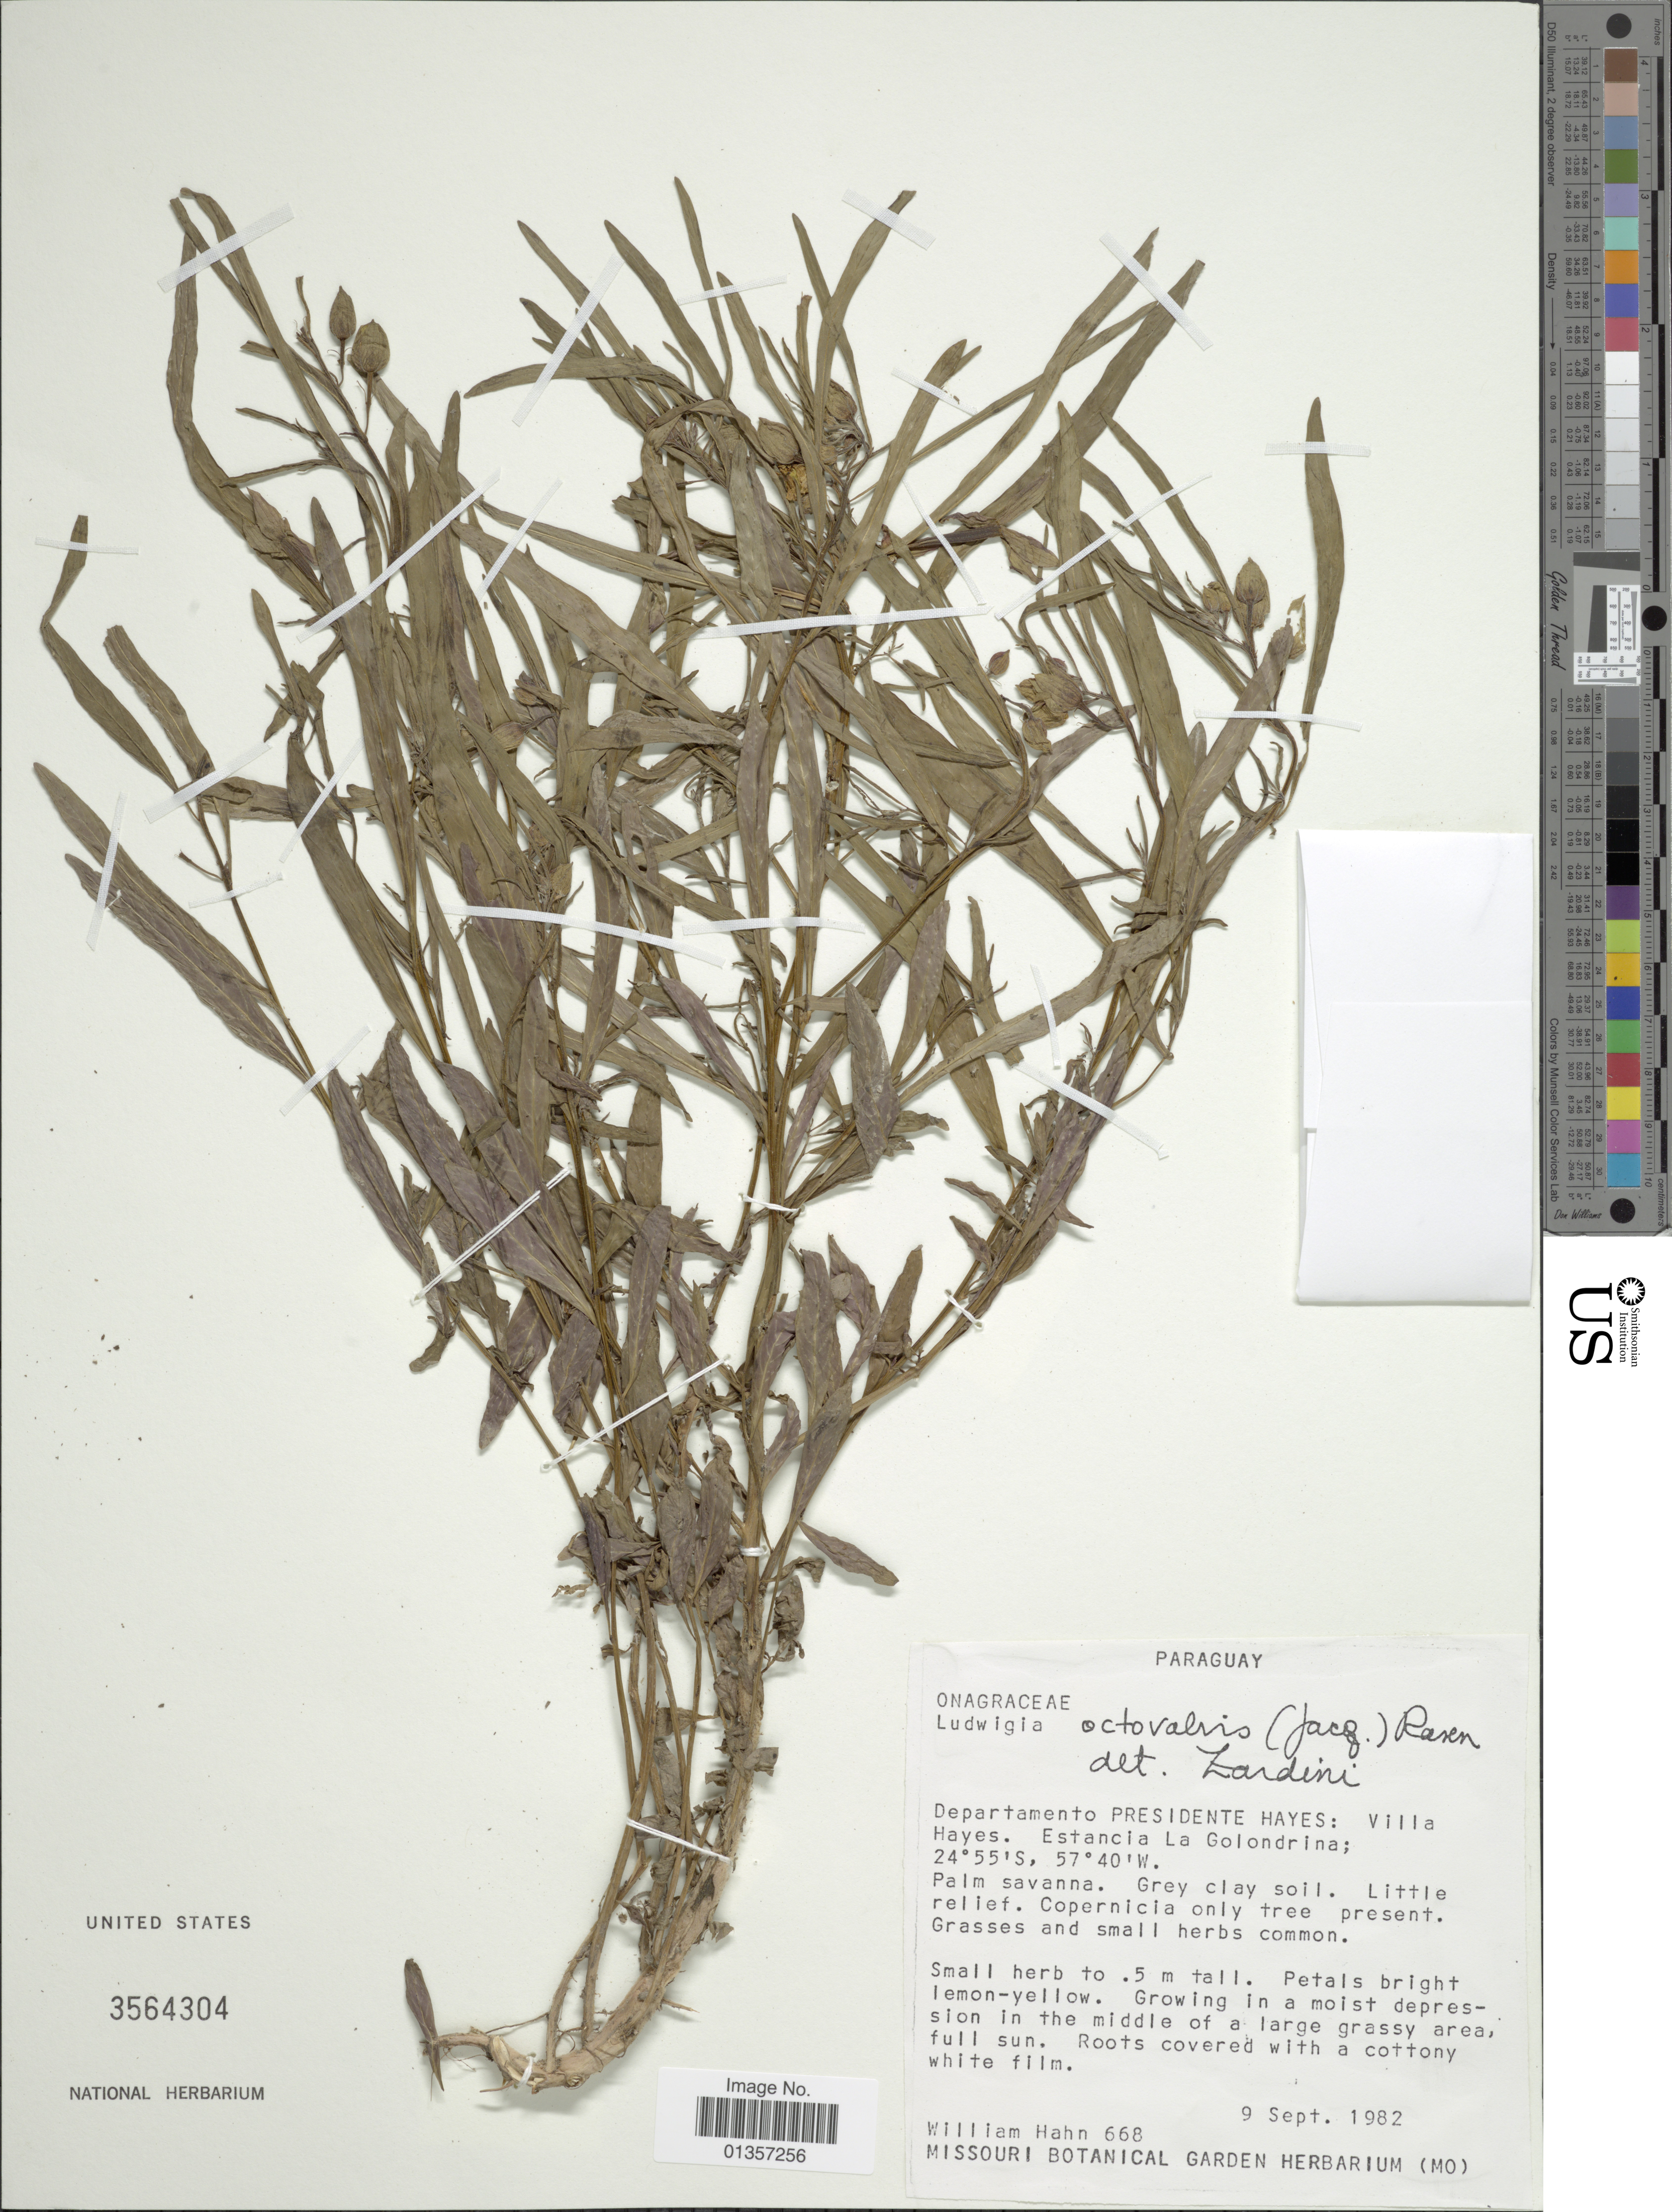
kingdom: Plantae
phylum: Tracheophyta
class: Magnoliopsida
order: Myrtales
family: Onagraceae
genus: Ludwigia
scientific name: Ludwigia octovalvis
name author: (Jacq.) P.H. Raven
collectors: W. J. Hahn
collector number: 668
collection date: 1982-09-09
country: Paraguay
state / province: Presidente Hayes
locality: Villa Hayes. Estancia La Golondrina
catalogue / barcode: US 3564304